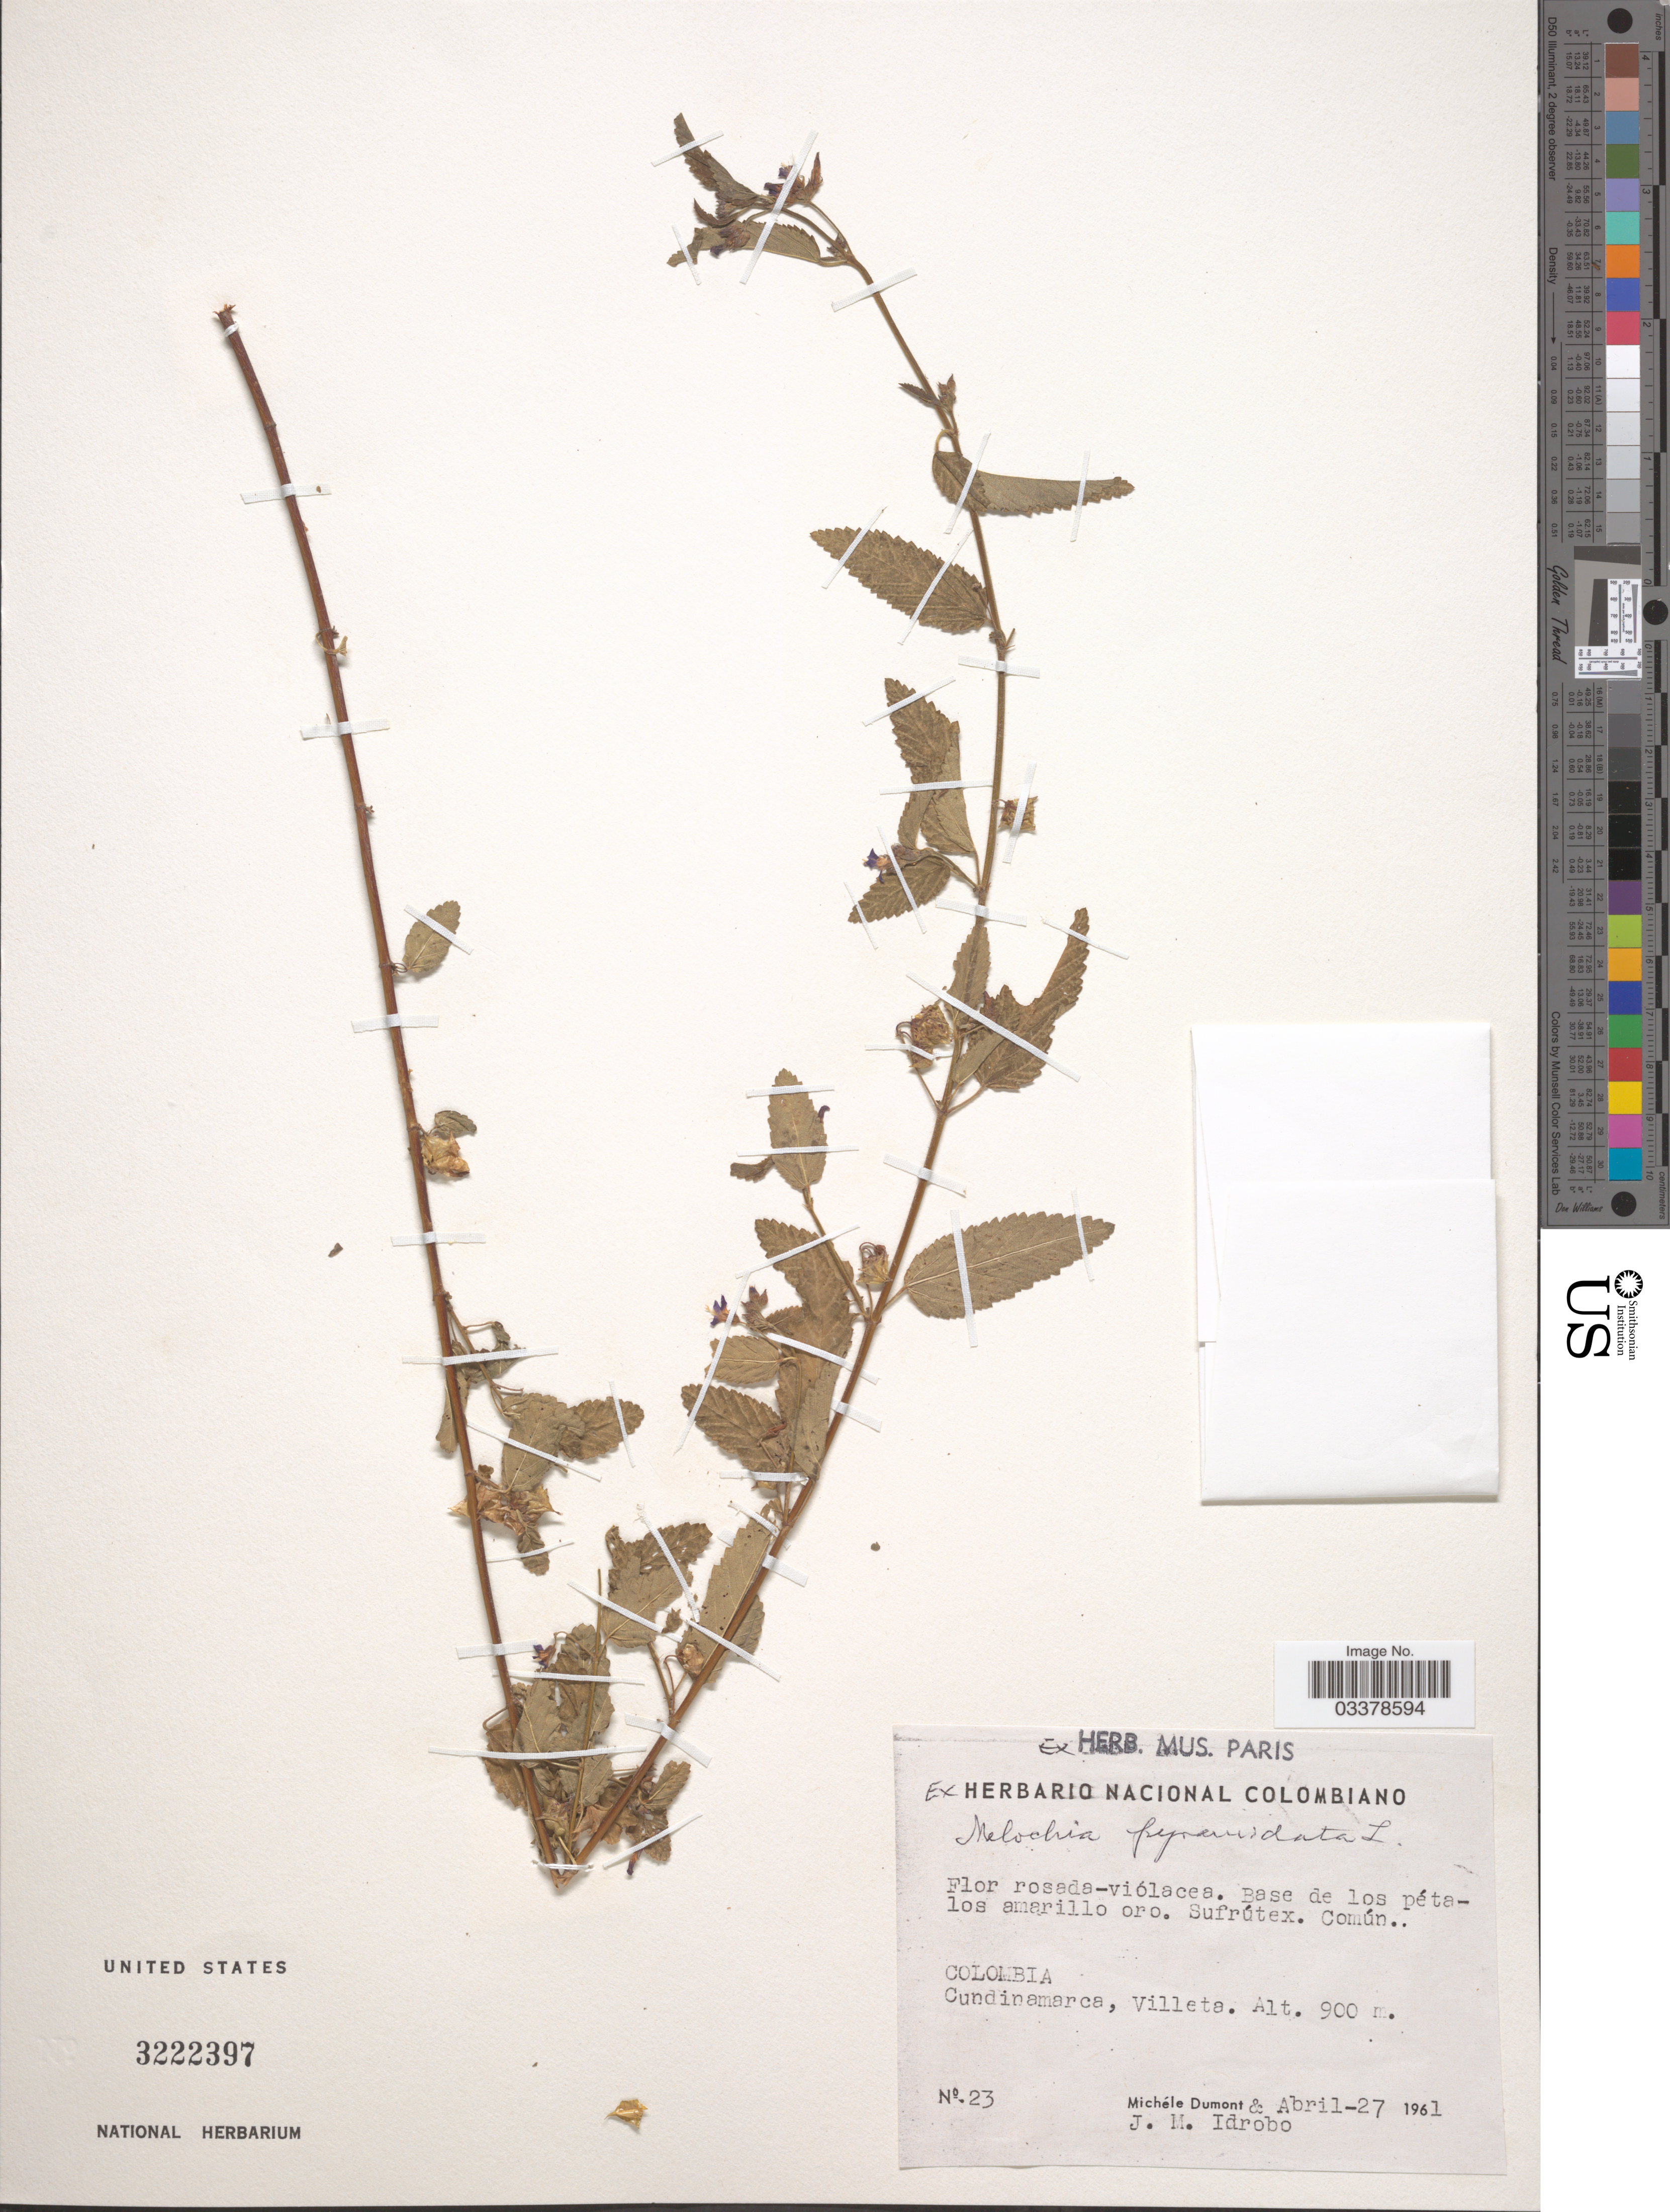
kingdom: Plantae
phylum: Tracheophyta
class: Magnoliopsida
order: Malvales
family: Malvaceae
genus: Melochia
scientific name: Melochia pyramidata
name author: L.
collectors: M. Dumont & J. M. Idrobo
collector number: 23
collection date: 1961-04-27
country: Colombia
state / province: Cundinamarca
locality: Villeta.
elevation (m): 900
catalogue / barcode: US 3222397